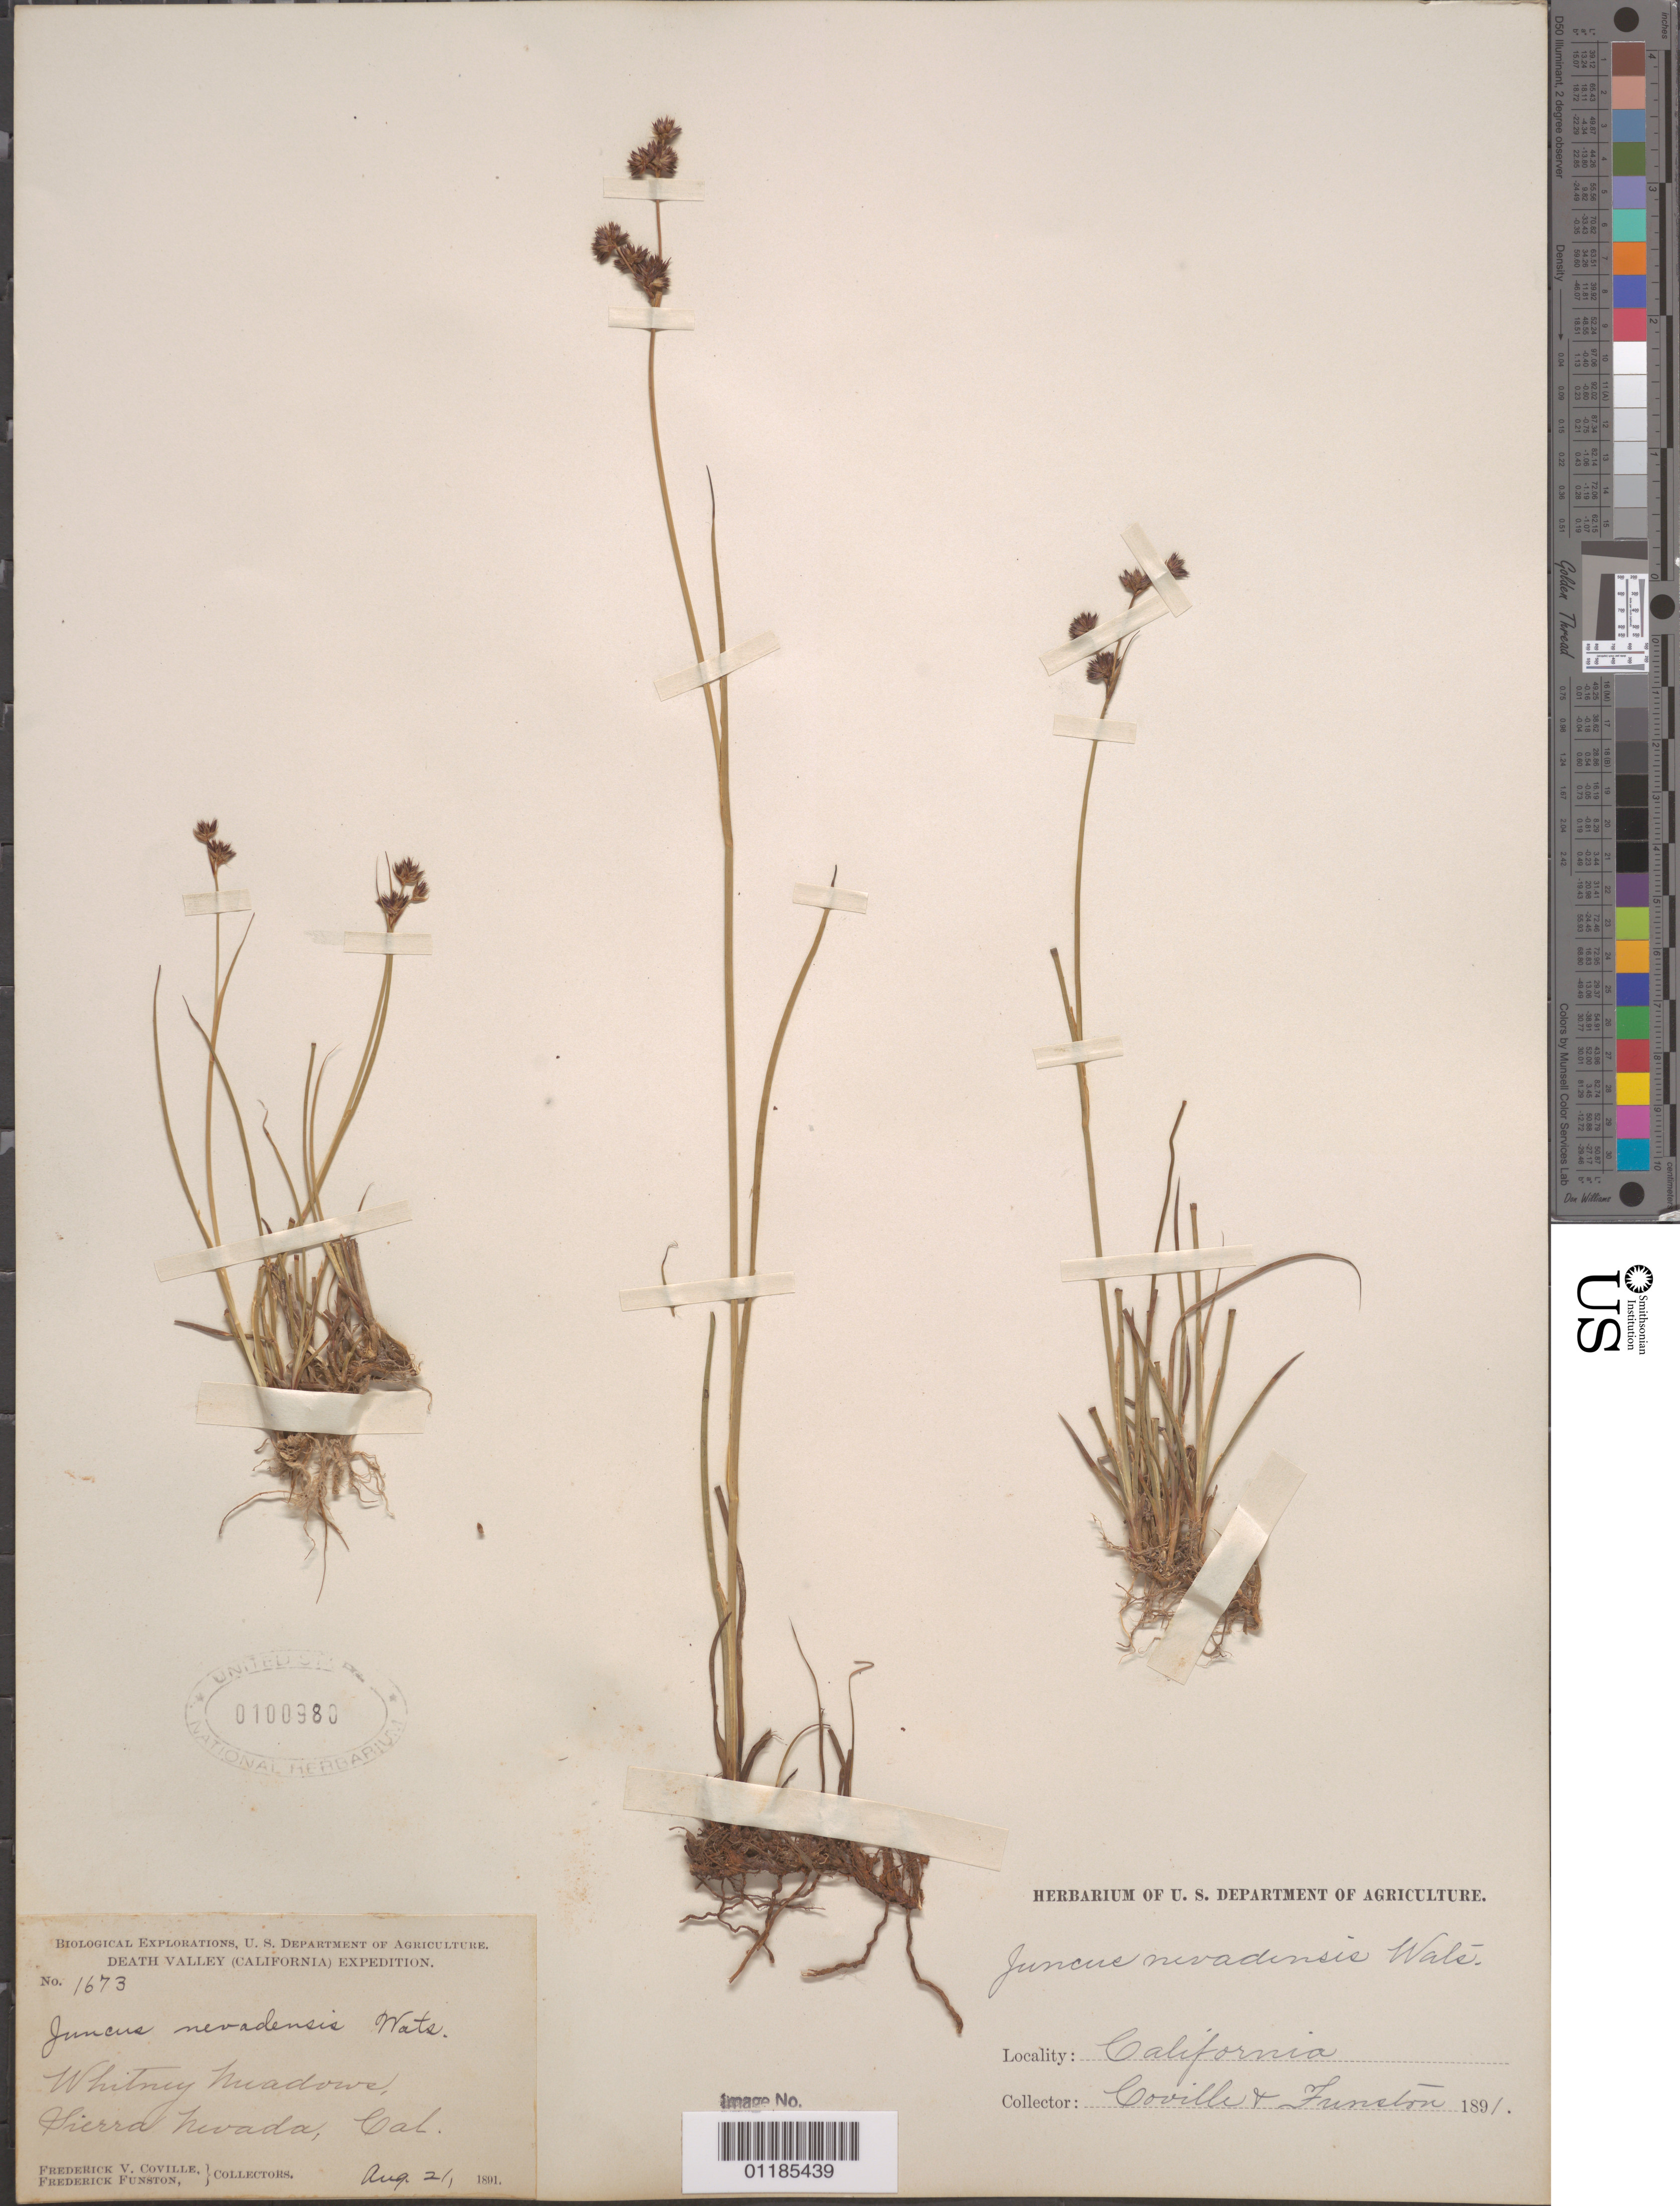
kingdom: Plantae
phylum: Tracheophyta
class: Liliopsida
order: Poales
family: Juncaceae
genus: Juncus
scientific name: Juncus nevadensis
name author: S. Watson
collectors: F. V. Coville & F. Funston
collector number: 1673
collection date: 1891-08-21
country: United States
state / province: California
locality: Whitney Meadows, Sierra Nevada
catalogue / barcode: US 100980